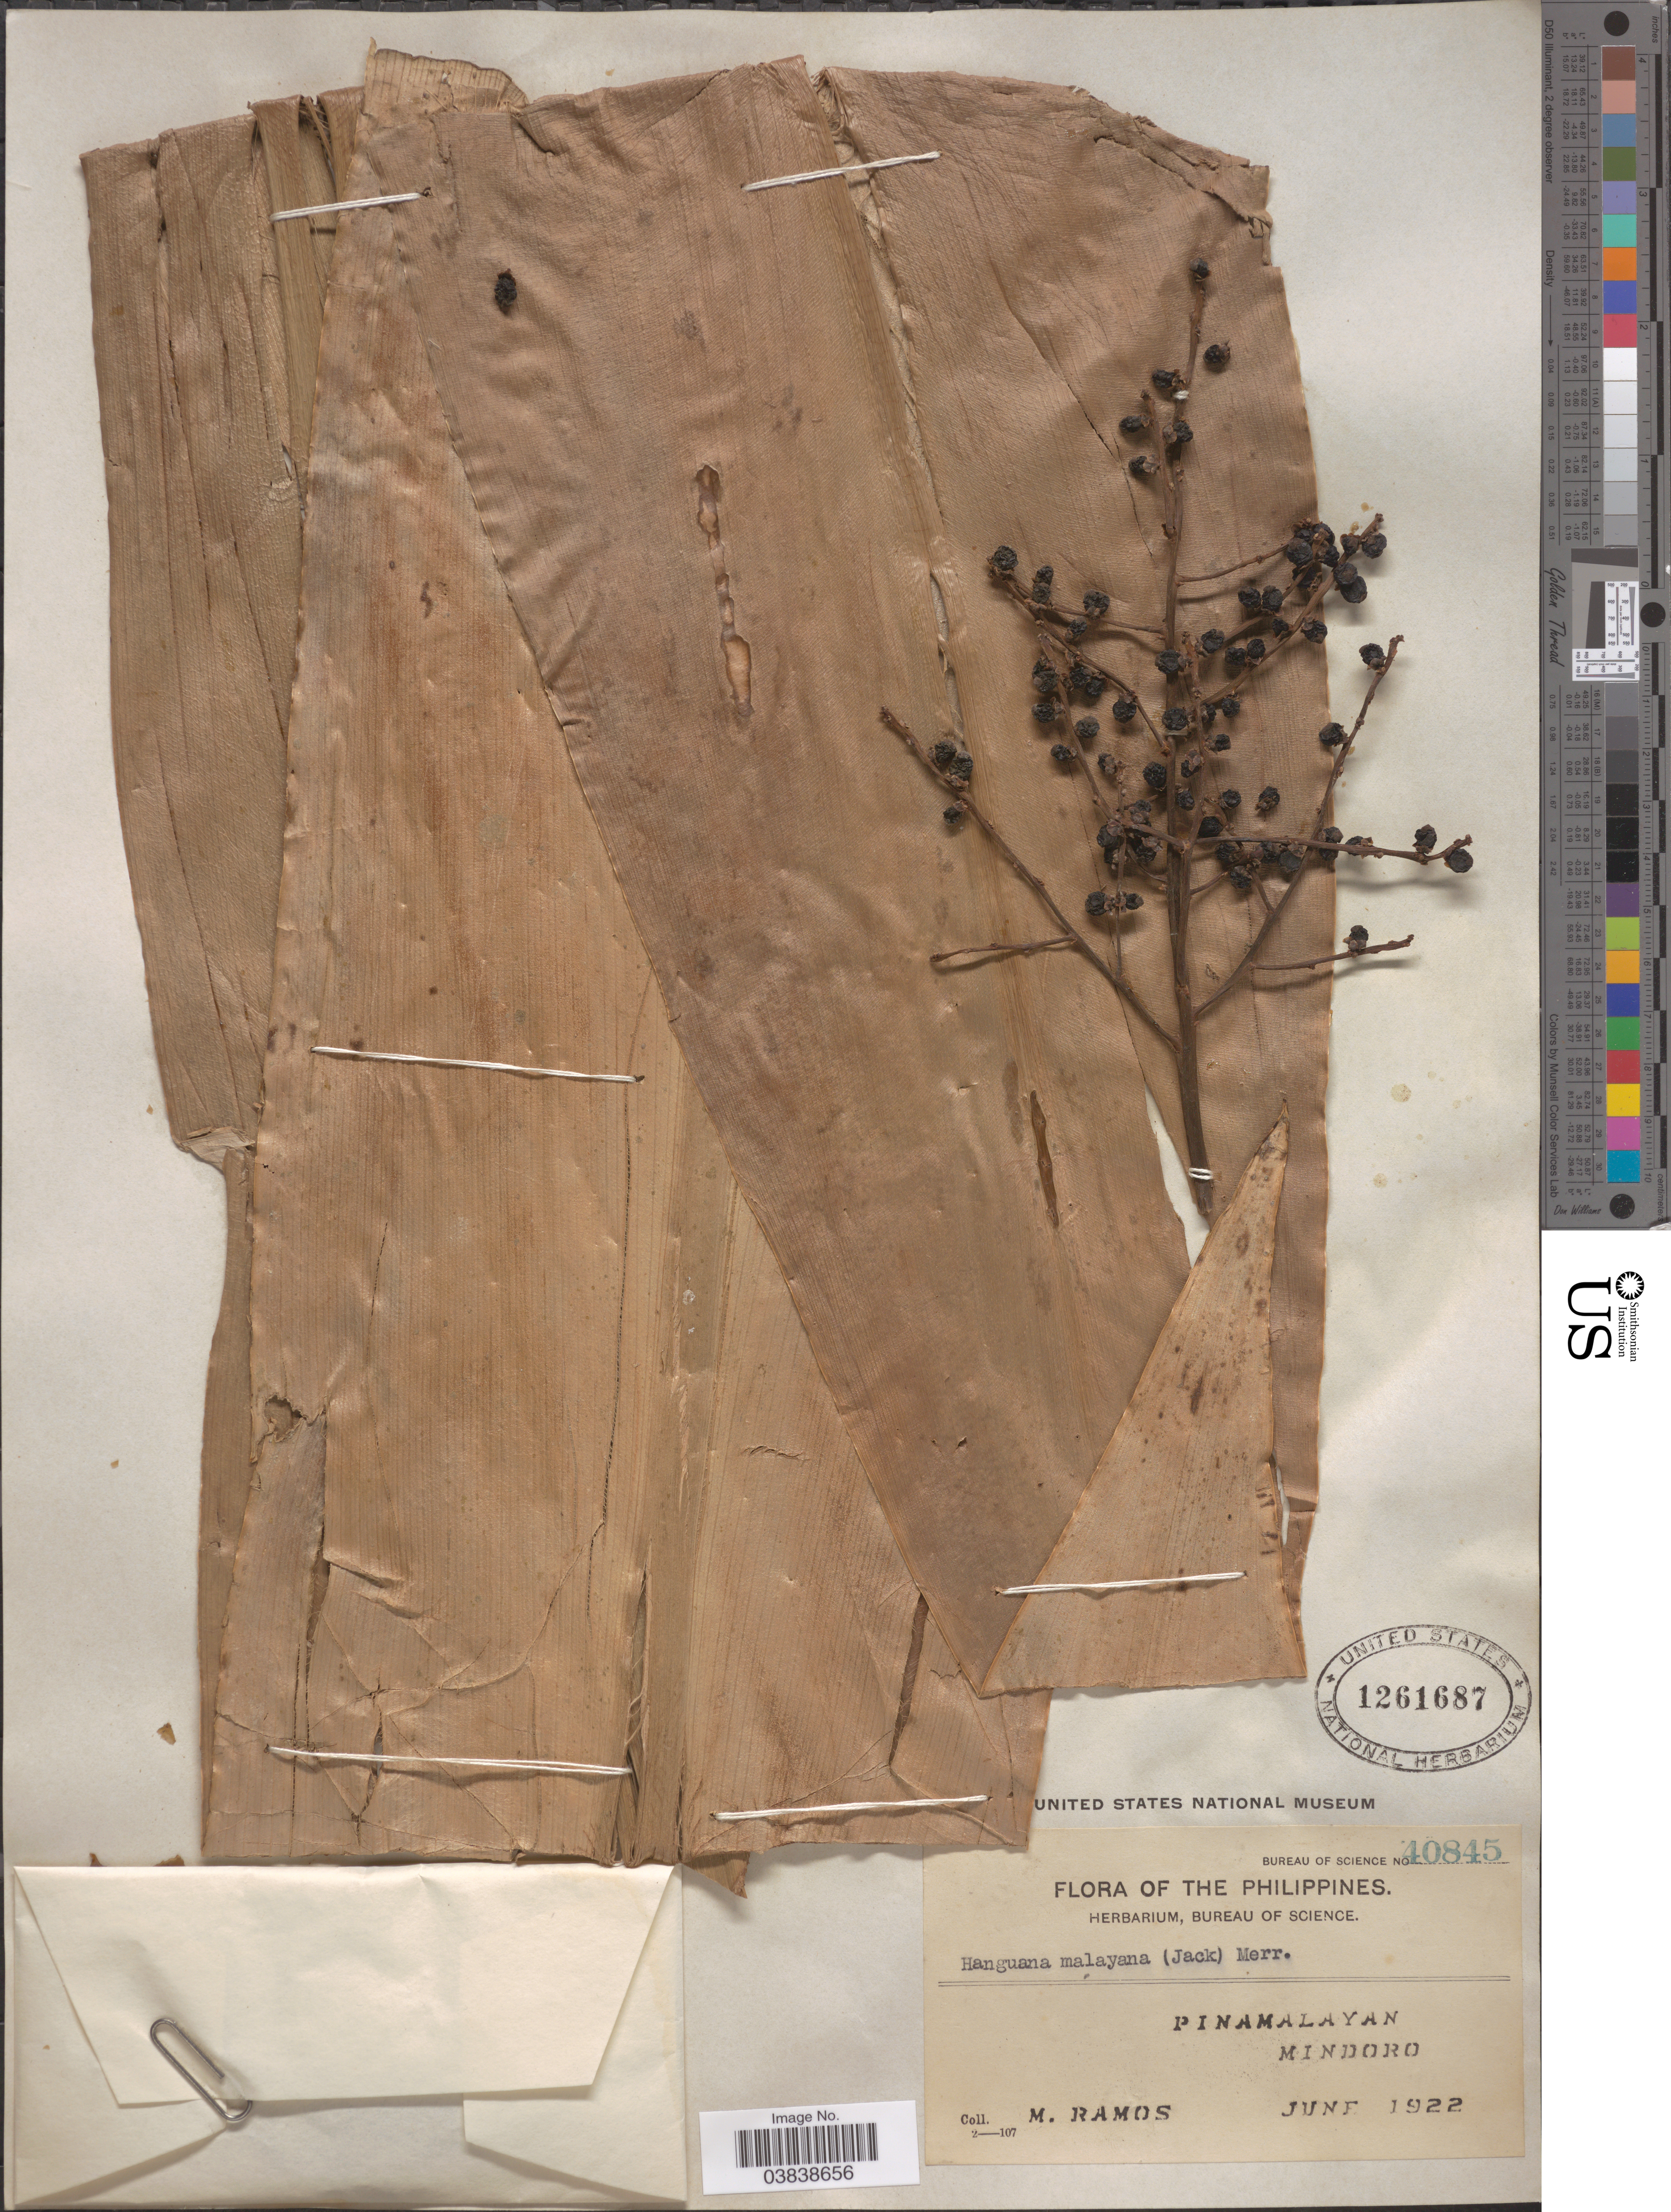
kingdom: Plantae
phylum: Tracheophyta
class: Liliopsida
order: Commelinales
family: Hanguanaceae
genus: Hanguana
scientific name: Hanguana malayana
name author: (Jack) Merr.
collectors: M. Ramos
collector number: Bureau of Science 40845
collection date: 1922-06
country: Philippines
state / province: Mimaropa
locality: Pinamalayan. Mindoro.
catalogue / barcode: US 1261687